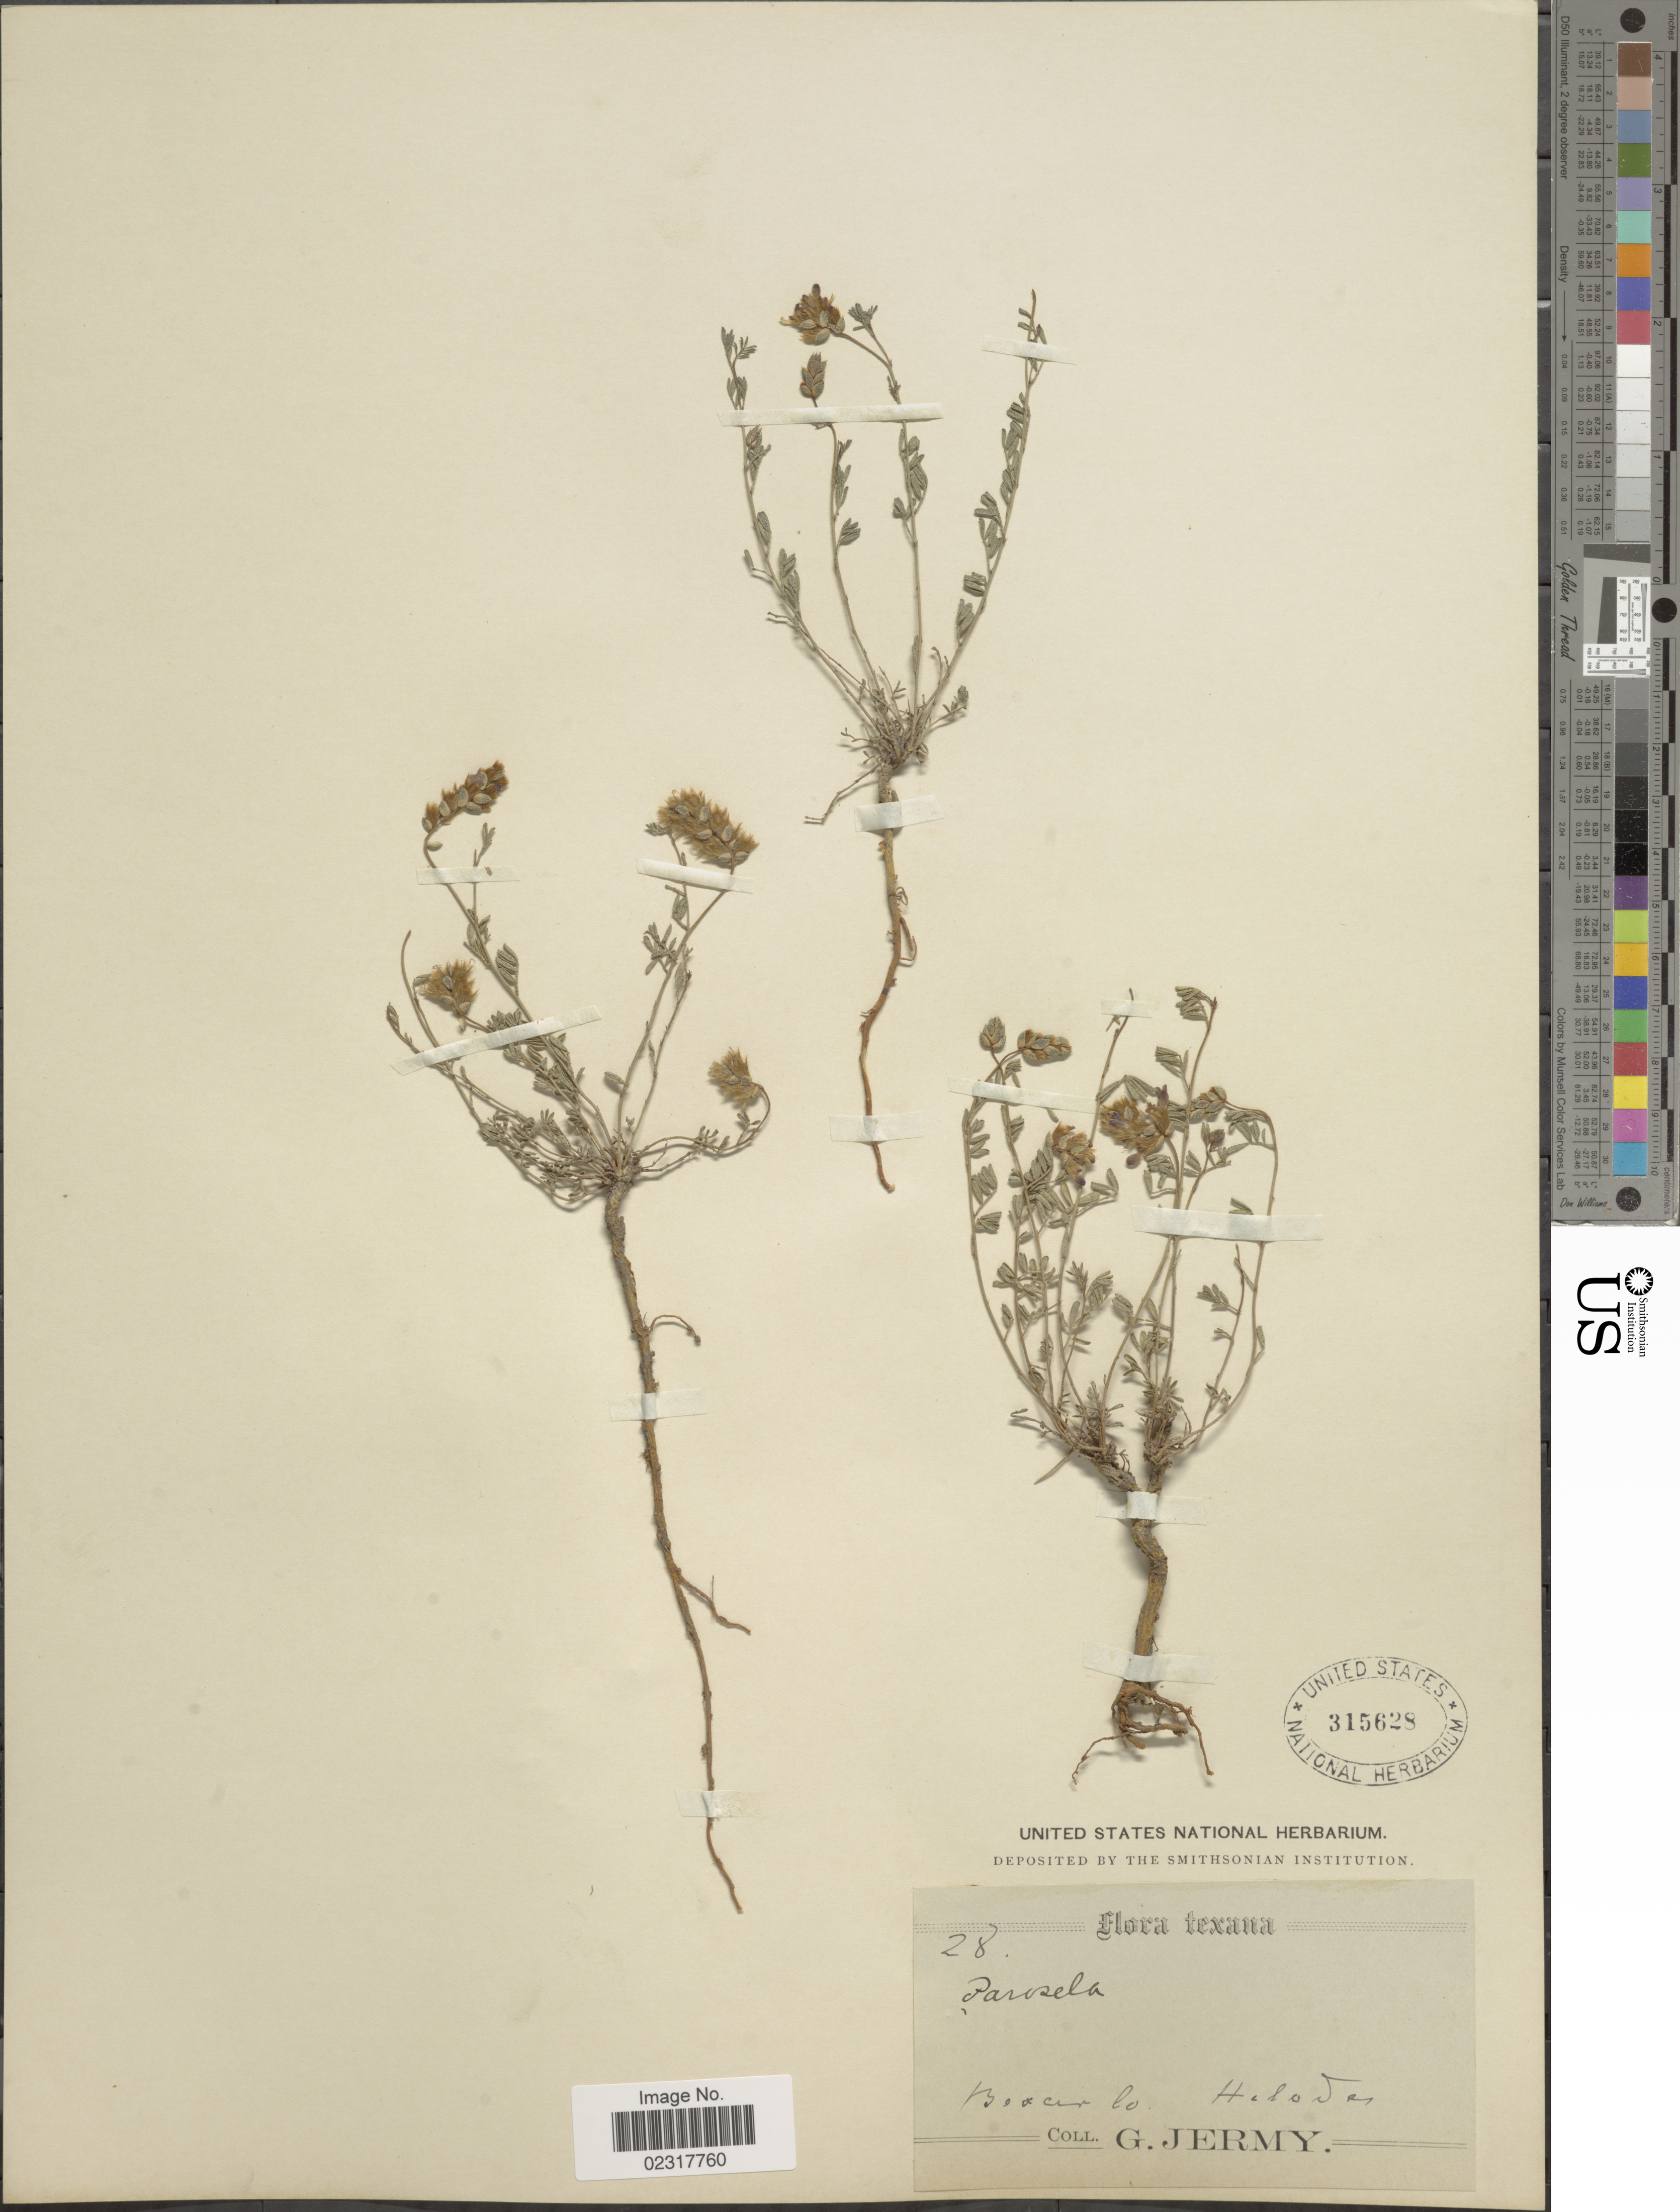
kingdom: Plantae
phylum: Tracheophyta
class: Magnoliopsida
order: Fabales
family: Fabaceae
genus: Dalea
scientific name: Dalea lasiathera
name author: A. Gray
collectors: G. Jermy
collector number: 28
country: United States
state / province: Texas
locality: Bexar Co., Helotes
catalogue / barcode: US 315628